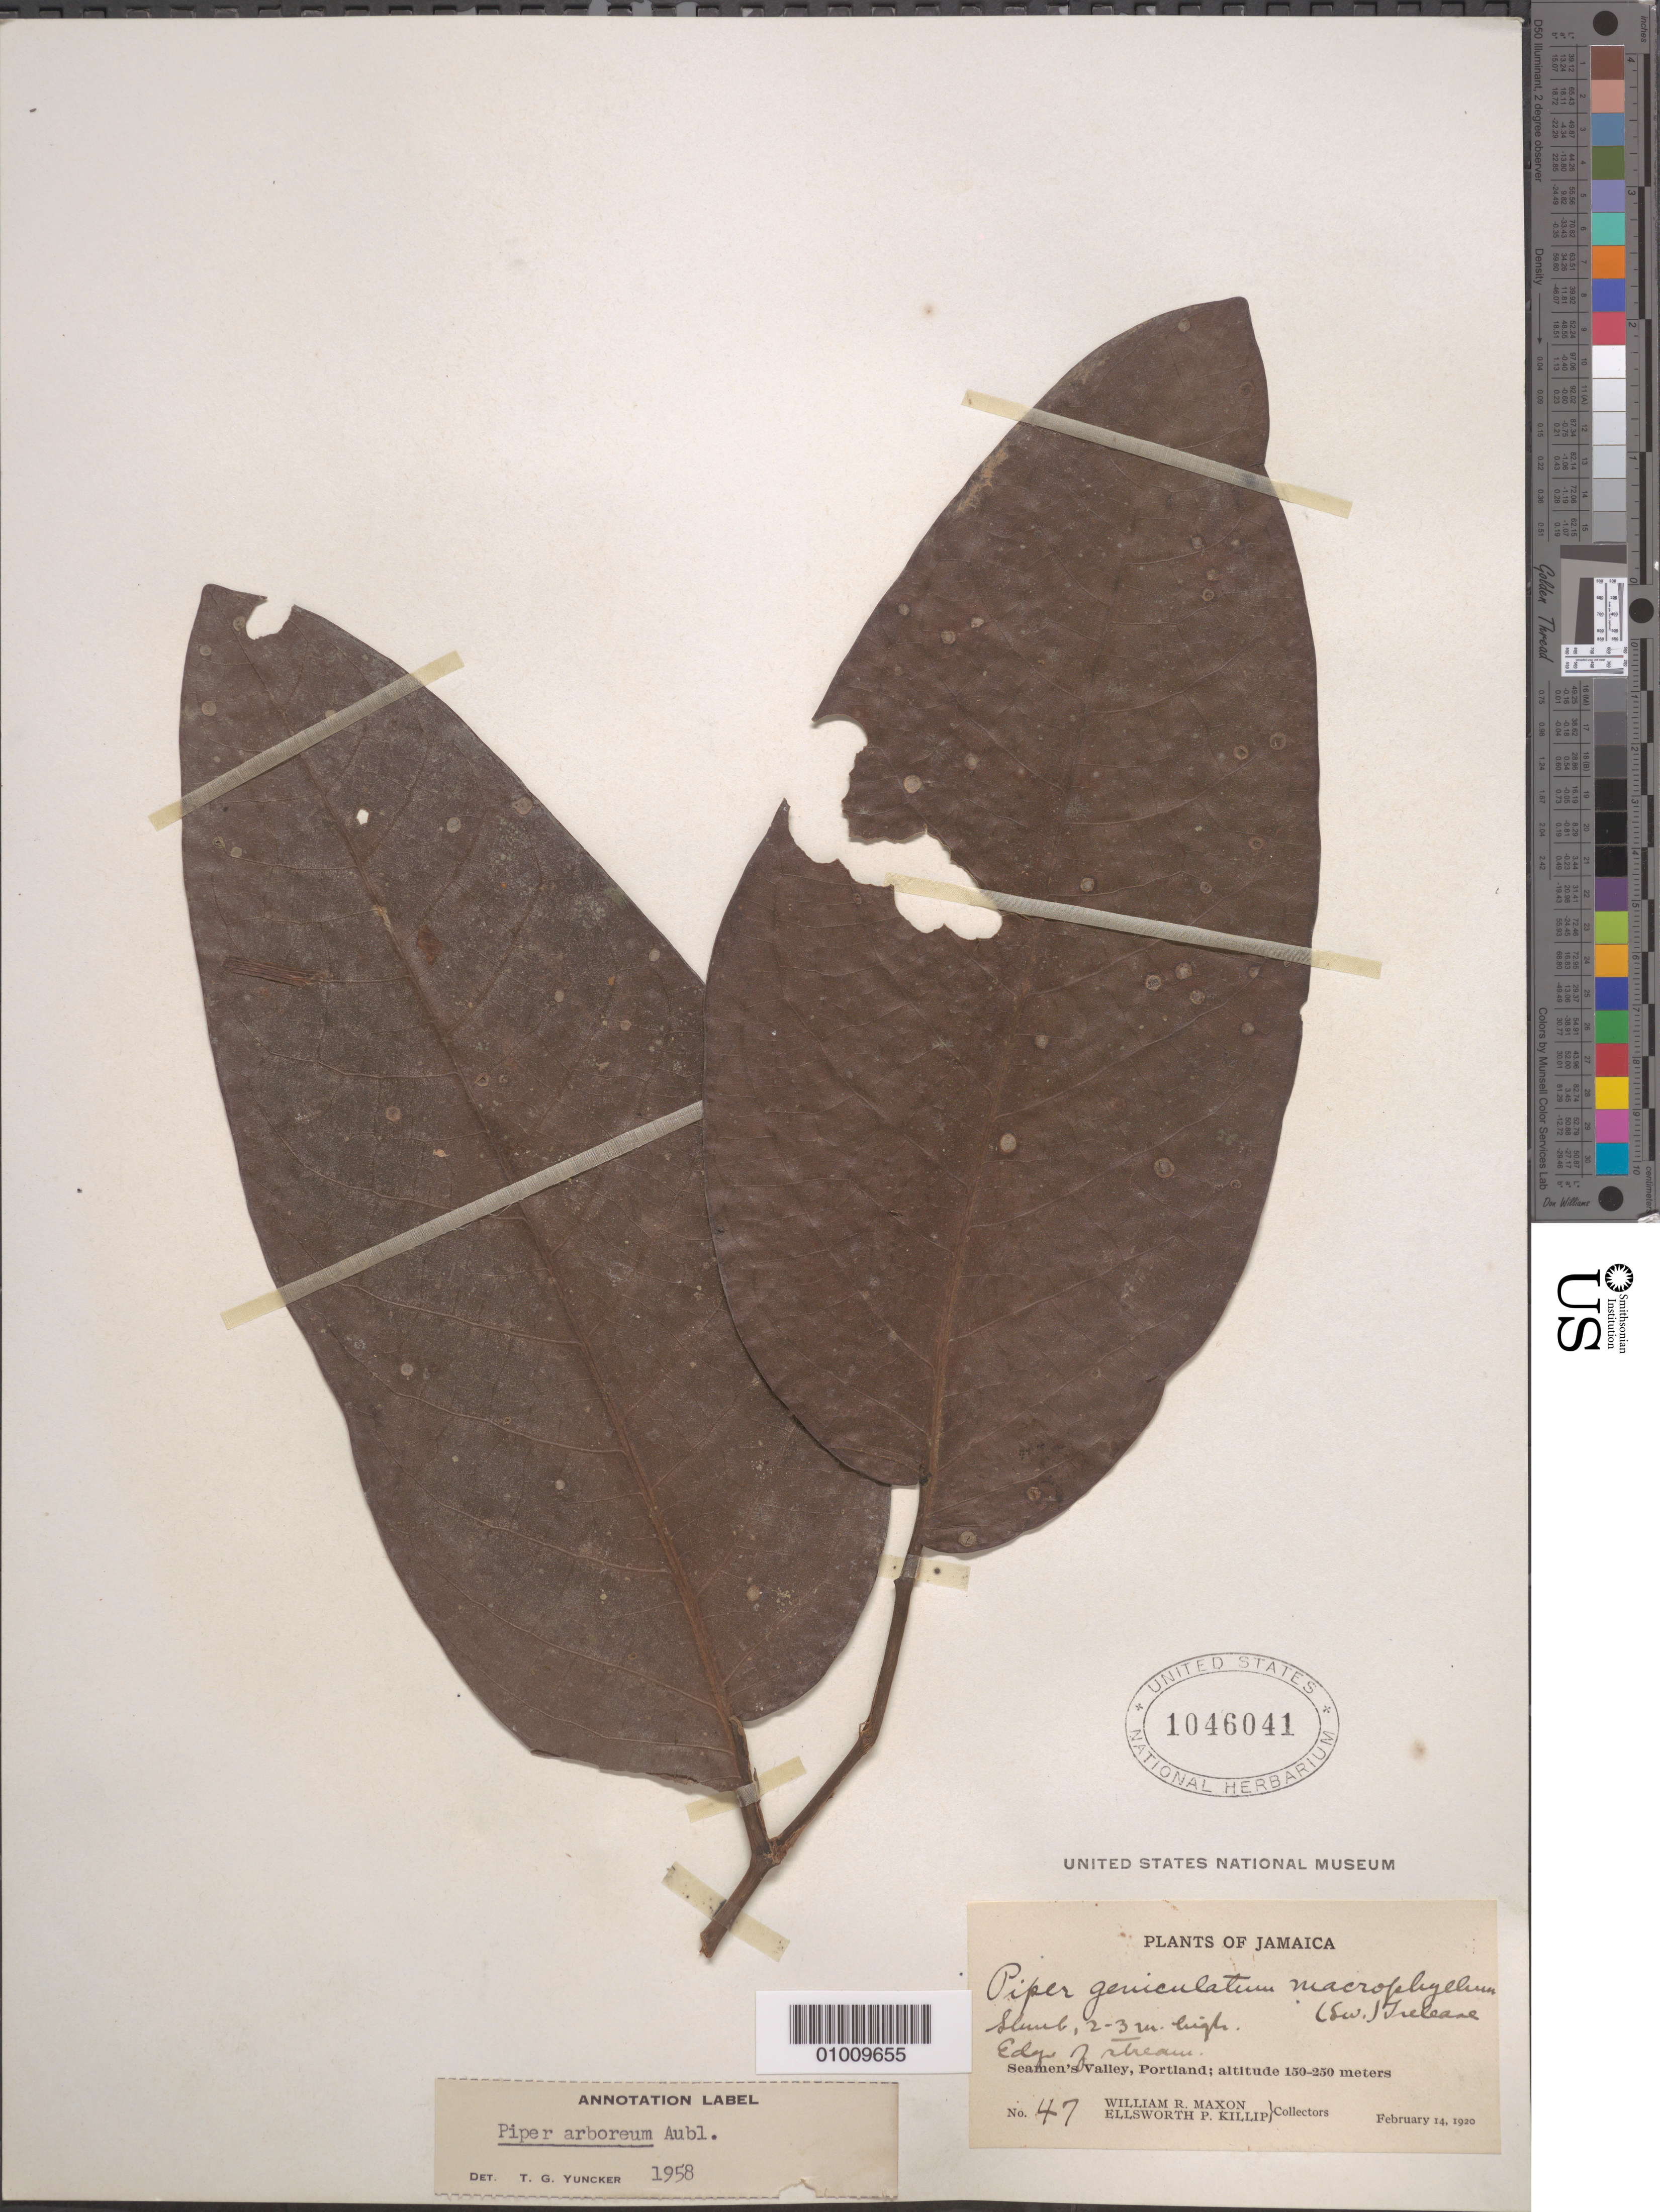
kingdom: Plantae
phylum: Tracheophyta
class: Magnoliopsida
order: Piperales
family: Piperaceae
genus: Piper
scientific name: Piper arboreum var. arboreum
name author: Aubl.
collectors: W. R. Maxon & E. P. Killip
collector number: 47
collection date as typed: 14 Feb 1920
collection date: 1920-02-14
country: Jamaica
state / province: Portland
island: Jamaica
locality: Edge of a stream at Seaman's Valley.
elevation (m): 150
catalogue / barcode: US 1046041